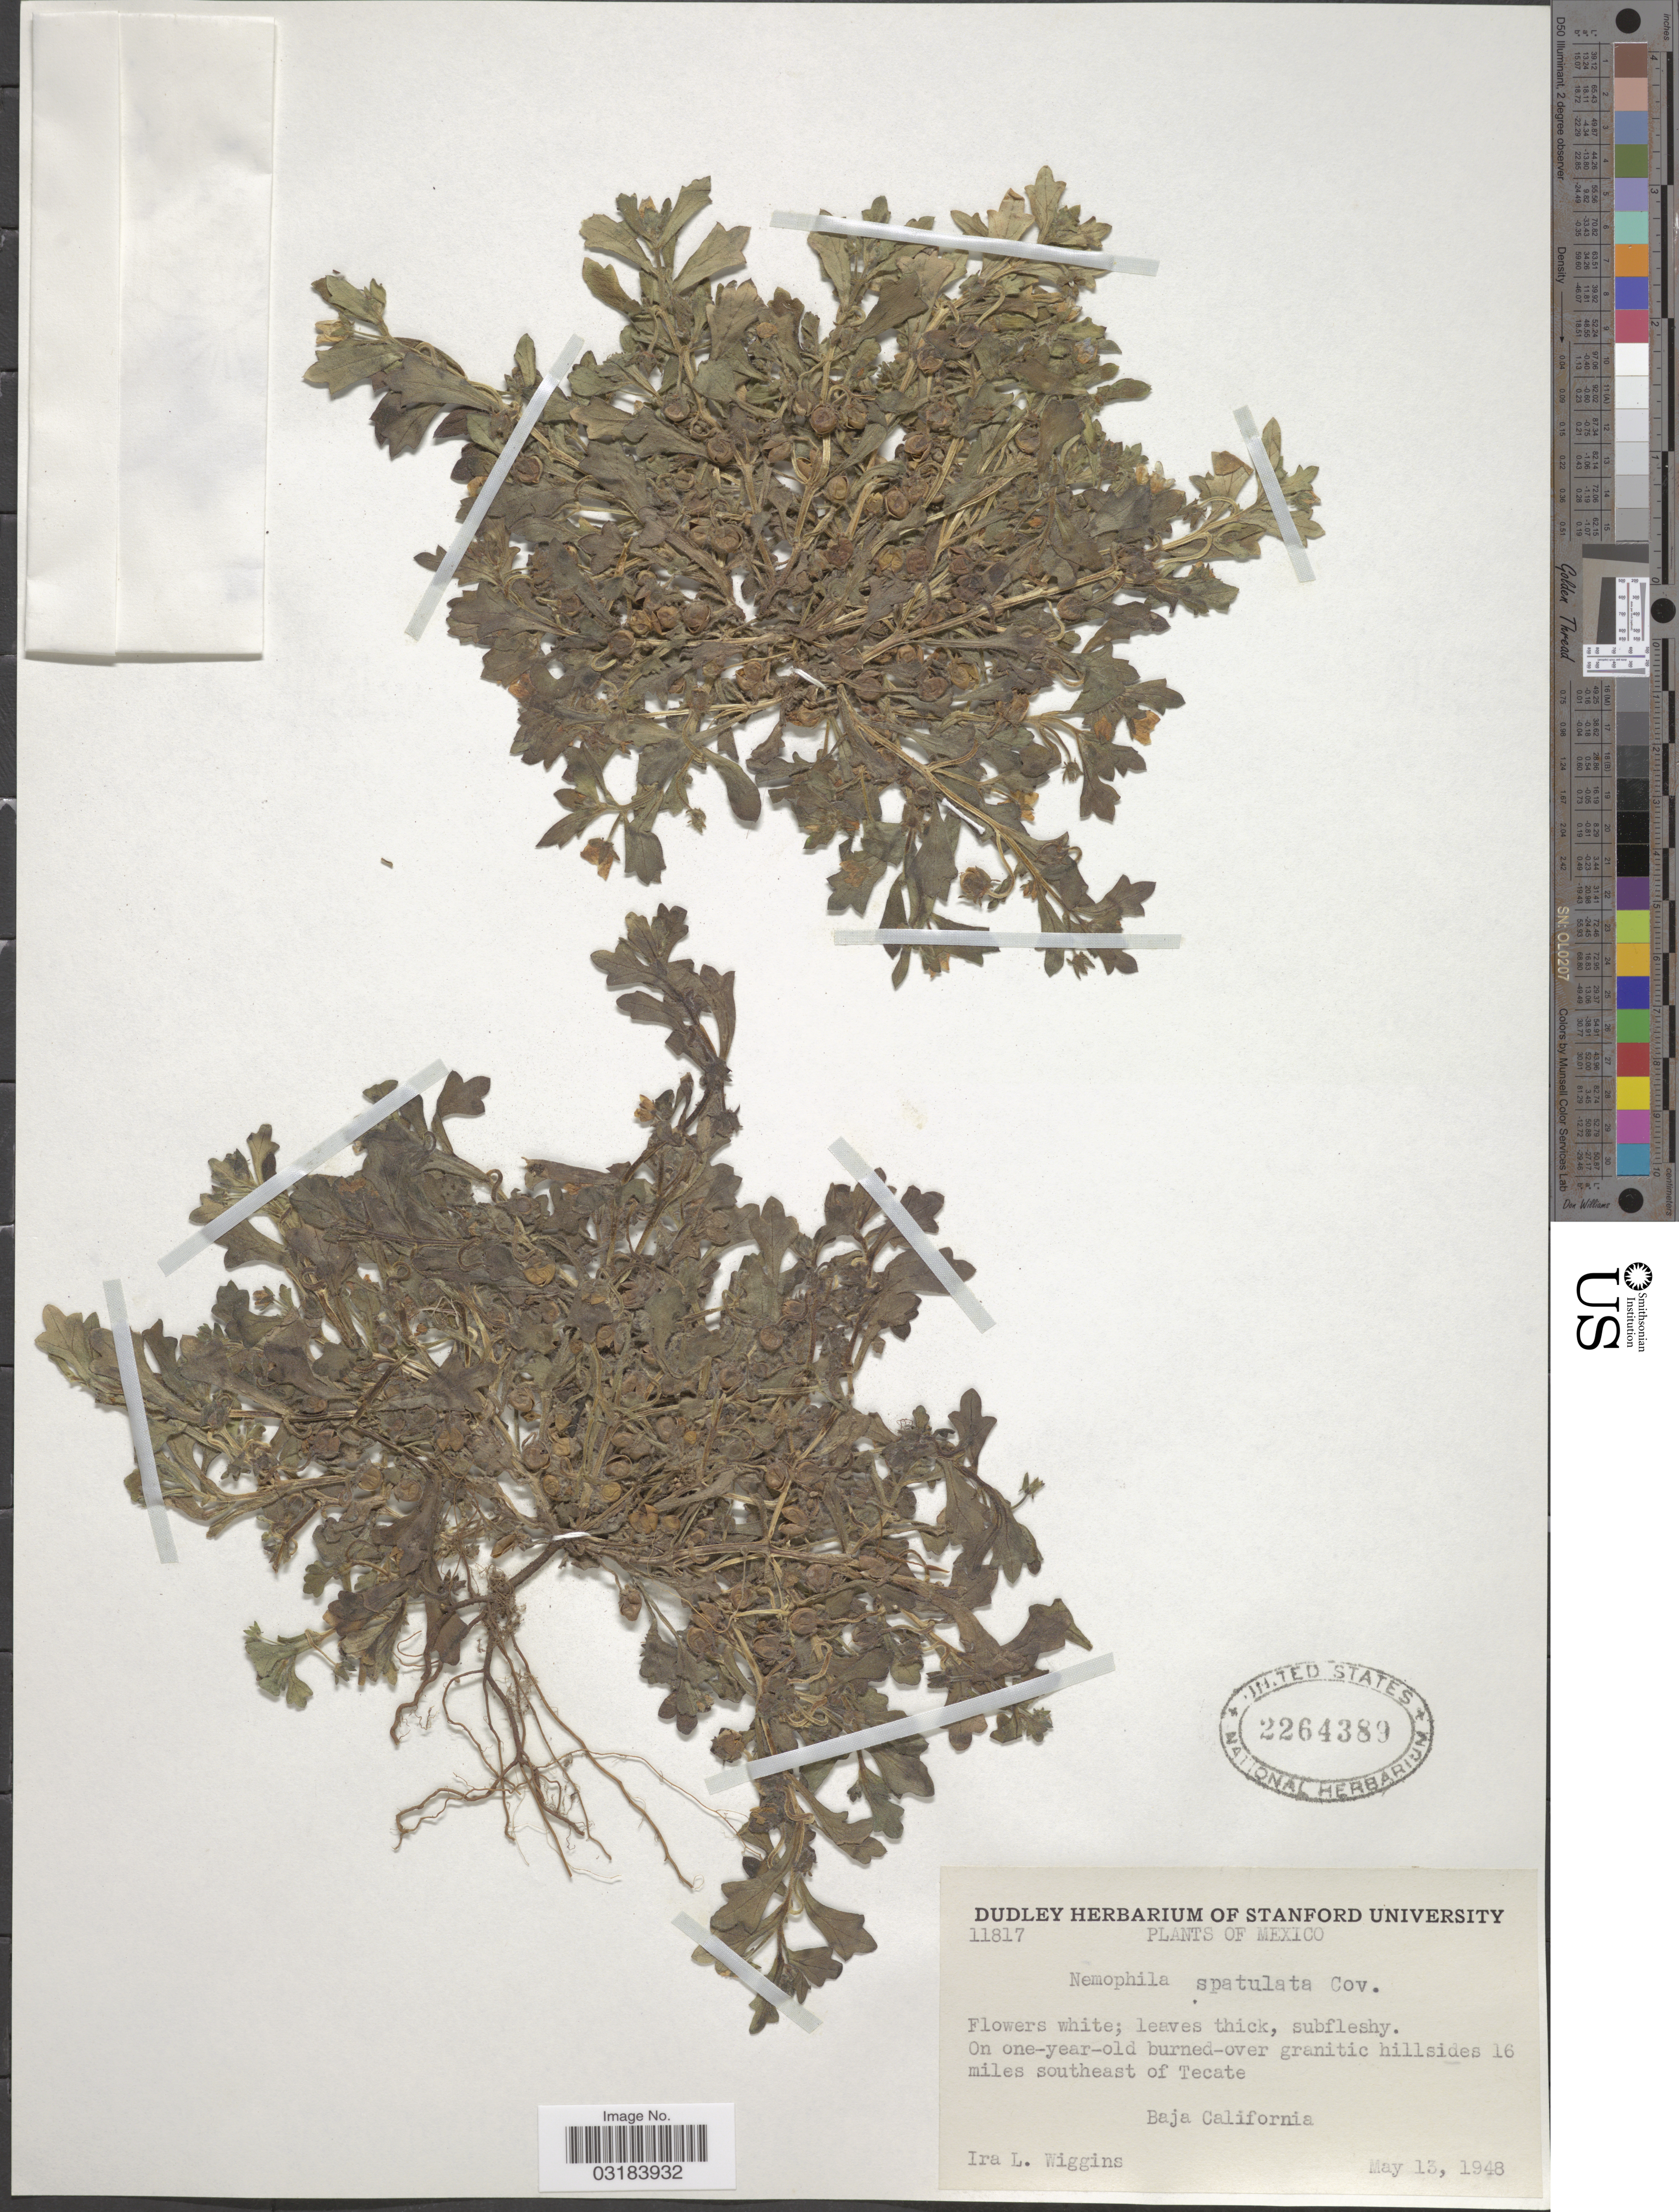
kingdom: Plantae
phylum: Tracheophyta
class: Magnoliopsida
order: Boraginales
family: Hydrophyllaceae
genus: Nemophila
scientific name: Nemophila spatulata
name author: Coville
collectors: I. L. Wiggins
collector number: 11817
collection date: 1948-05-13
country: Mexico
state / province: Baja California Norte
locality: On one-year-old burned-over granitic hillsides 16 miles southeast of Tecate.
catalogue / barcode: US 2264389